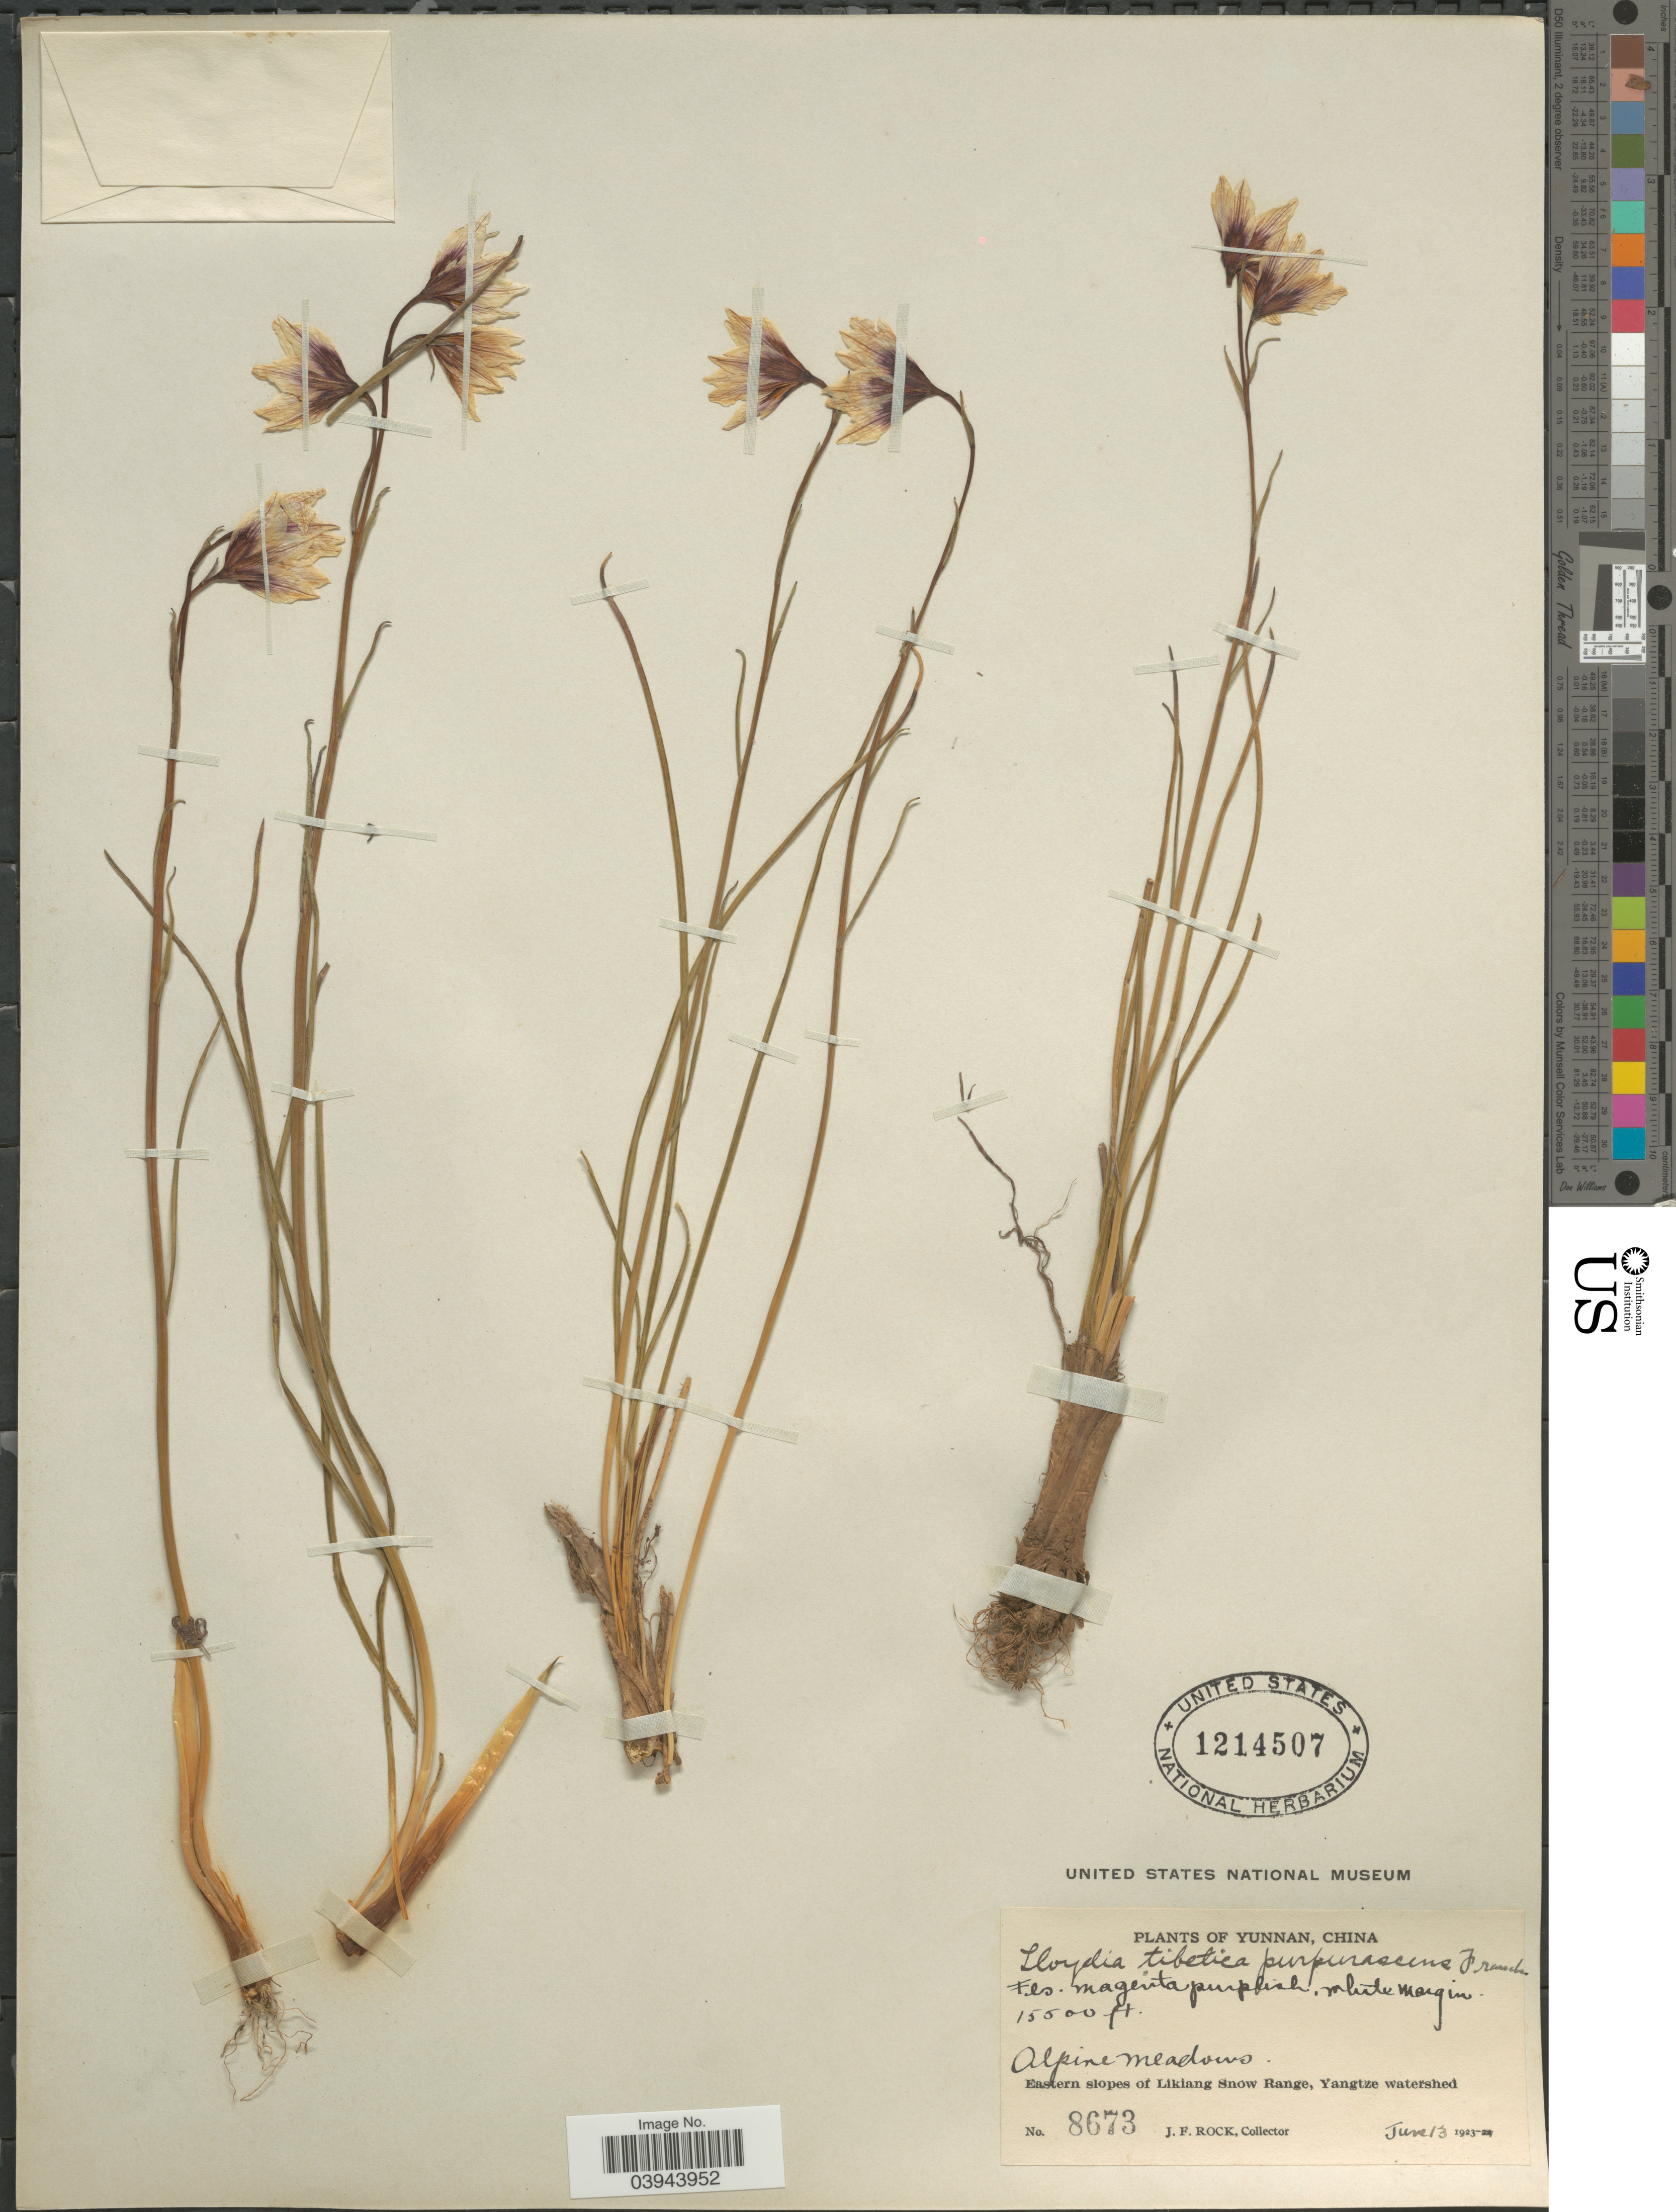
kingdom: Plantae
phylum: Tracheophyta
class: Liliopsida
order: Liliales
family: Liliaceae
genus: Lloydia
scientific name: Lloydia tibetica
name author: Baker ex Oliv.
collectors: J. Rock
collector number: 8673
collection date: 1923-06-13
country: China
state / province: Yunnan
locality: Eastern slopes of Likiang Snow Range, Yangtze watershed.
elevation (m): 4724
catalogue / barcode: US 1214507